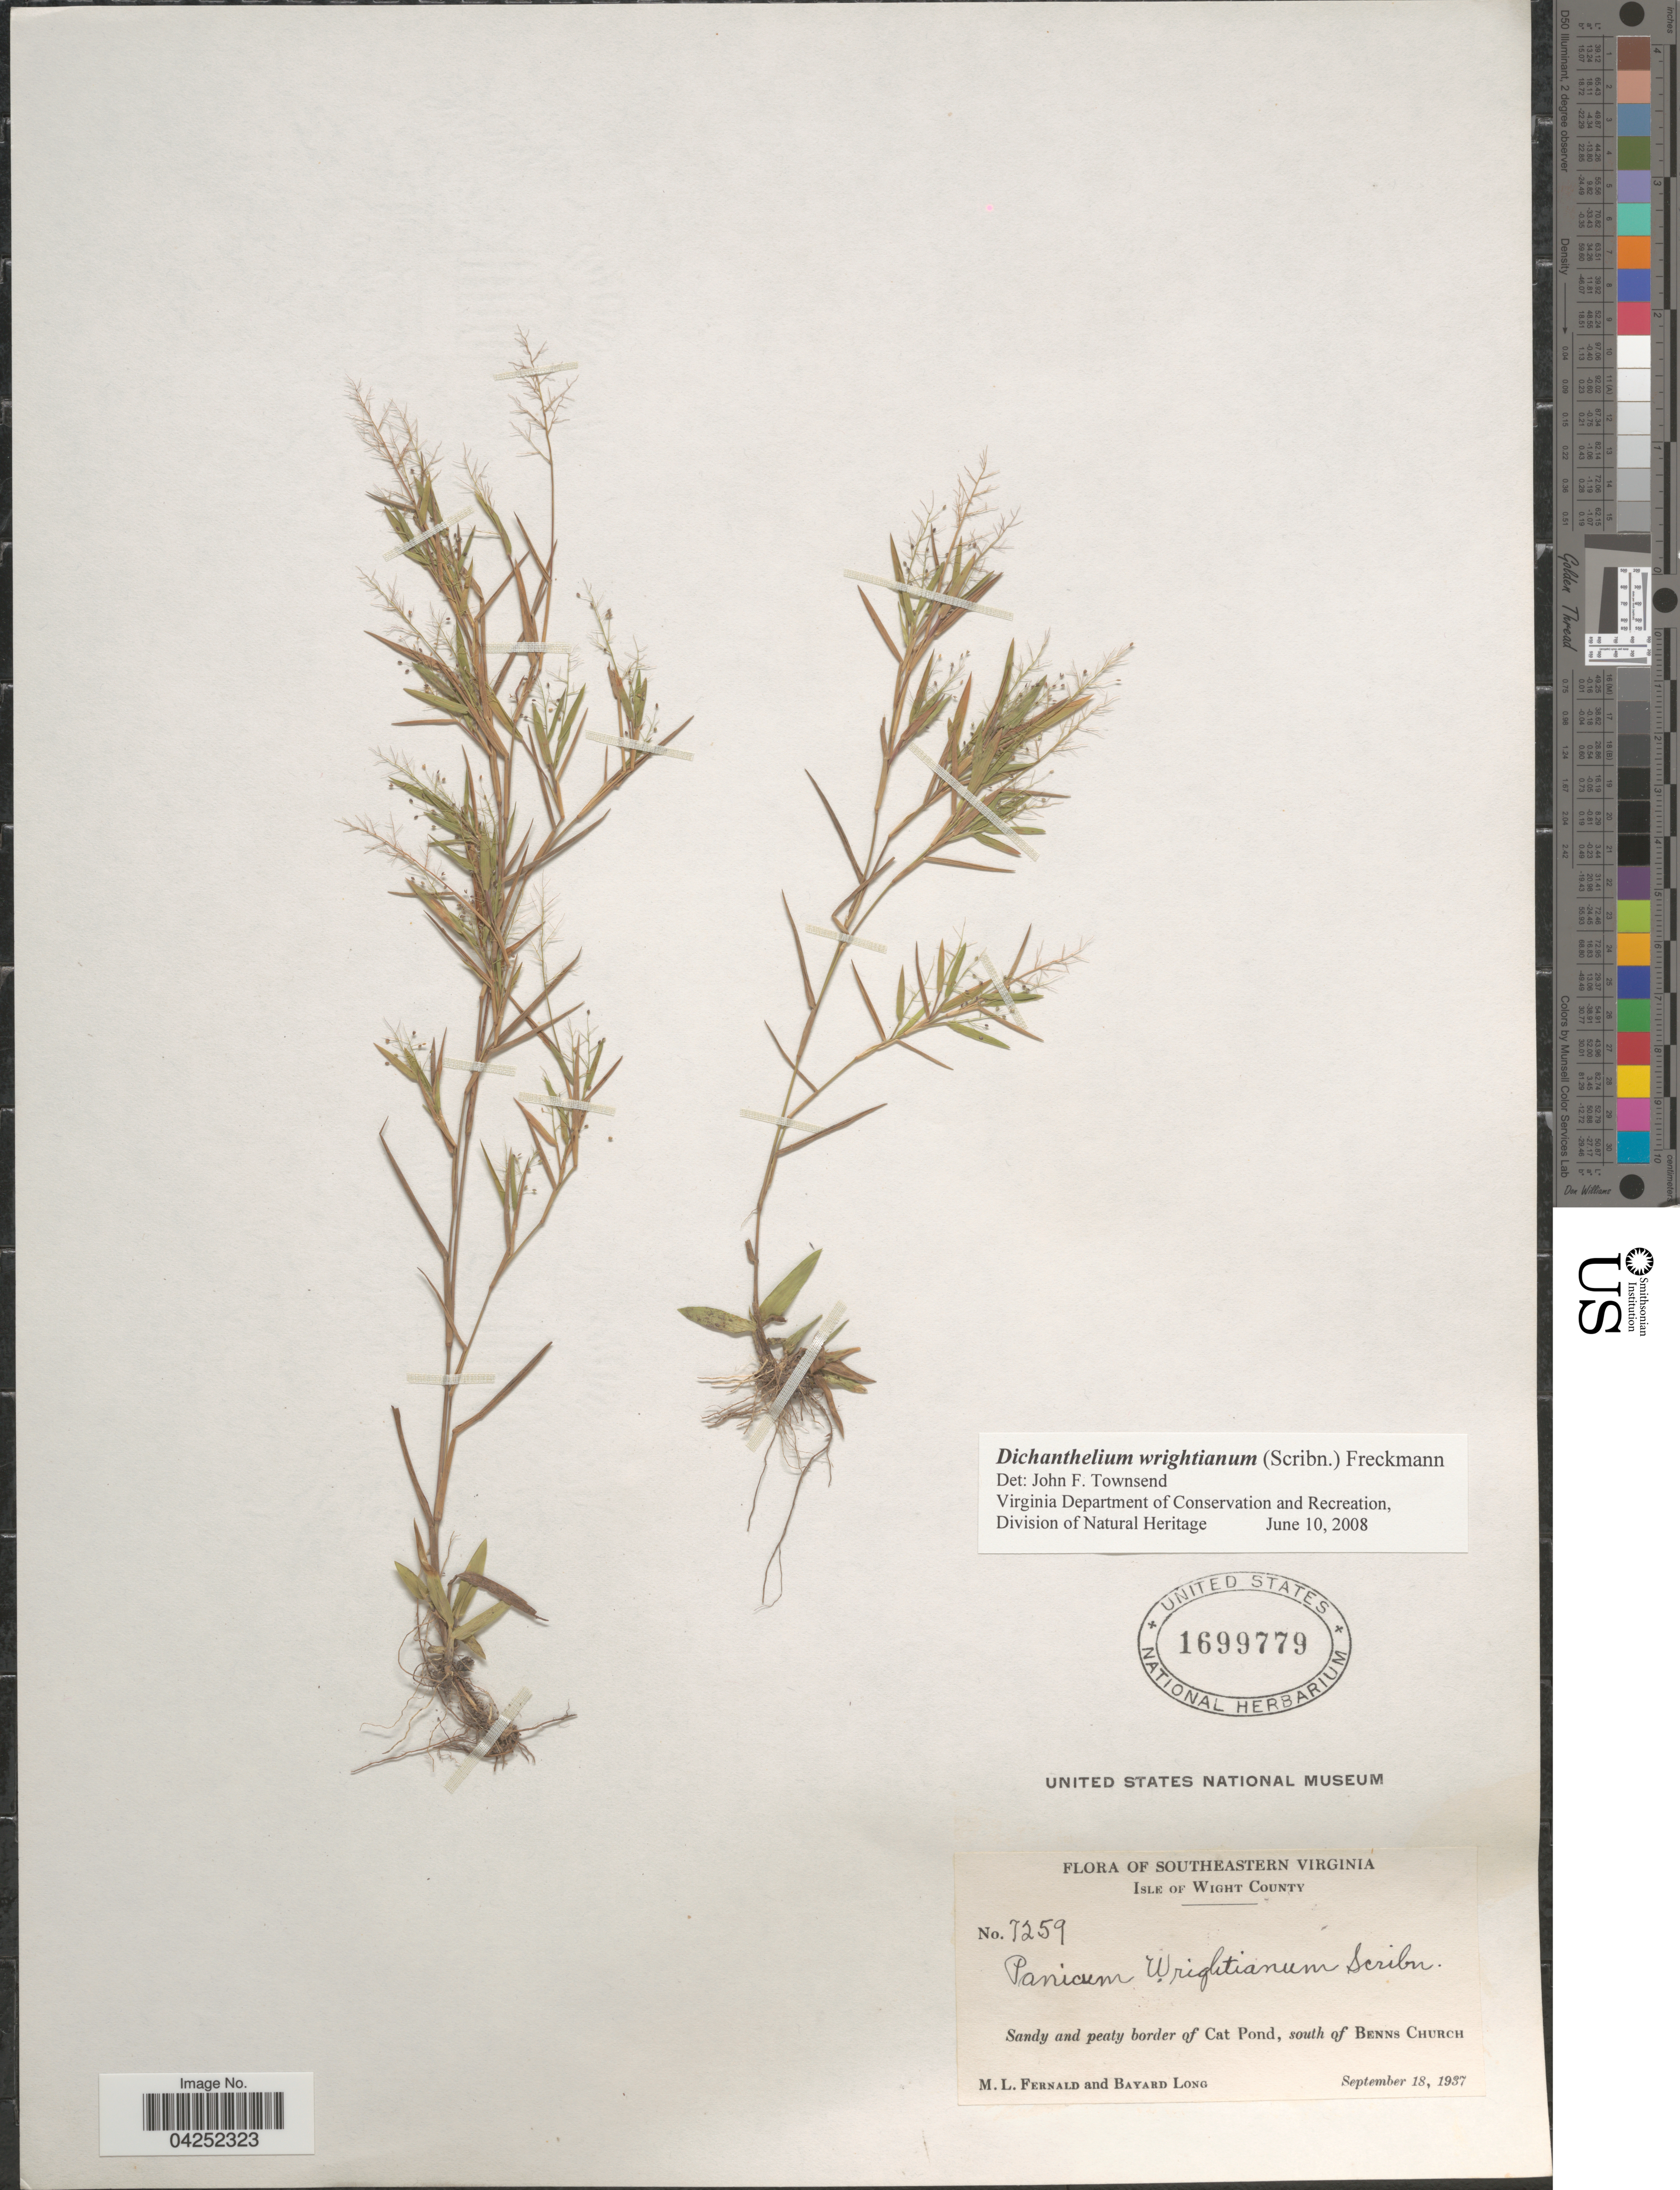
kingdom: Plantae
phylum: Tracheophyta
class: Liliopsida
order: Poales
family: Poaceae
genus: Dichanthelium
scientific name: Dichanthelium acuminatum var. longiligulatum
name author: (Nash) Gould & C.A. Clark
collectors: M. L. Fernald & B. Long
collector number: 7259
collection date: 1937-09-18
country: United States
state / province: Virginia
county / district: Isle of Wight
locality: Southeastern Virginia. Isle of Wight County. Sandy and peaty border of Cat Pond, south of Benns Church.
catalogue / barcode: US 1699779